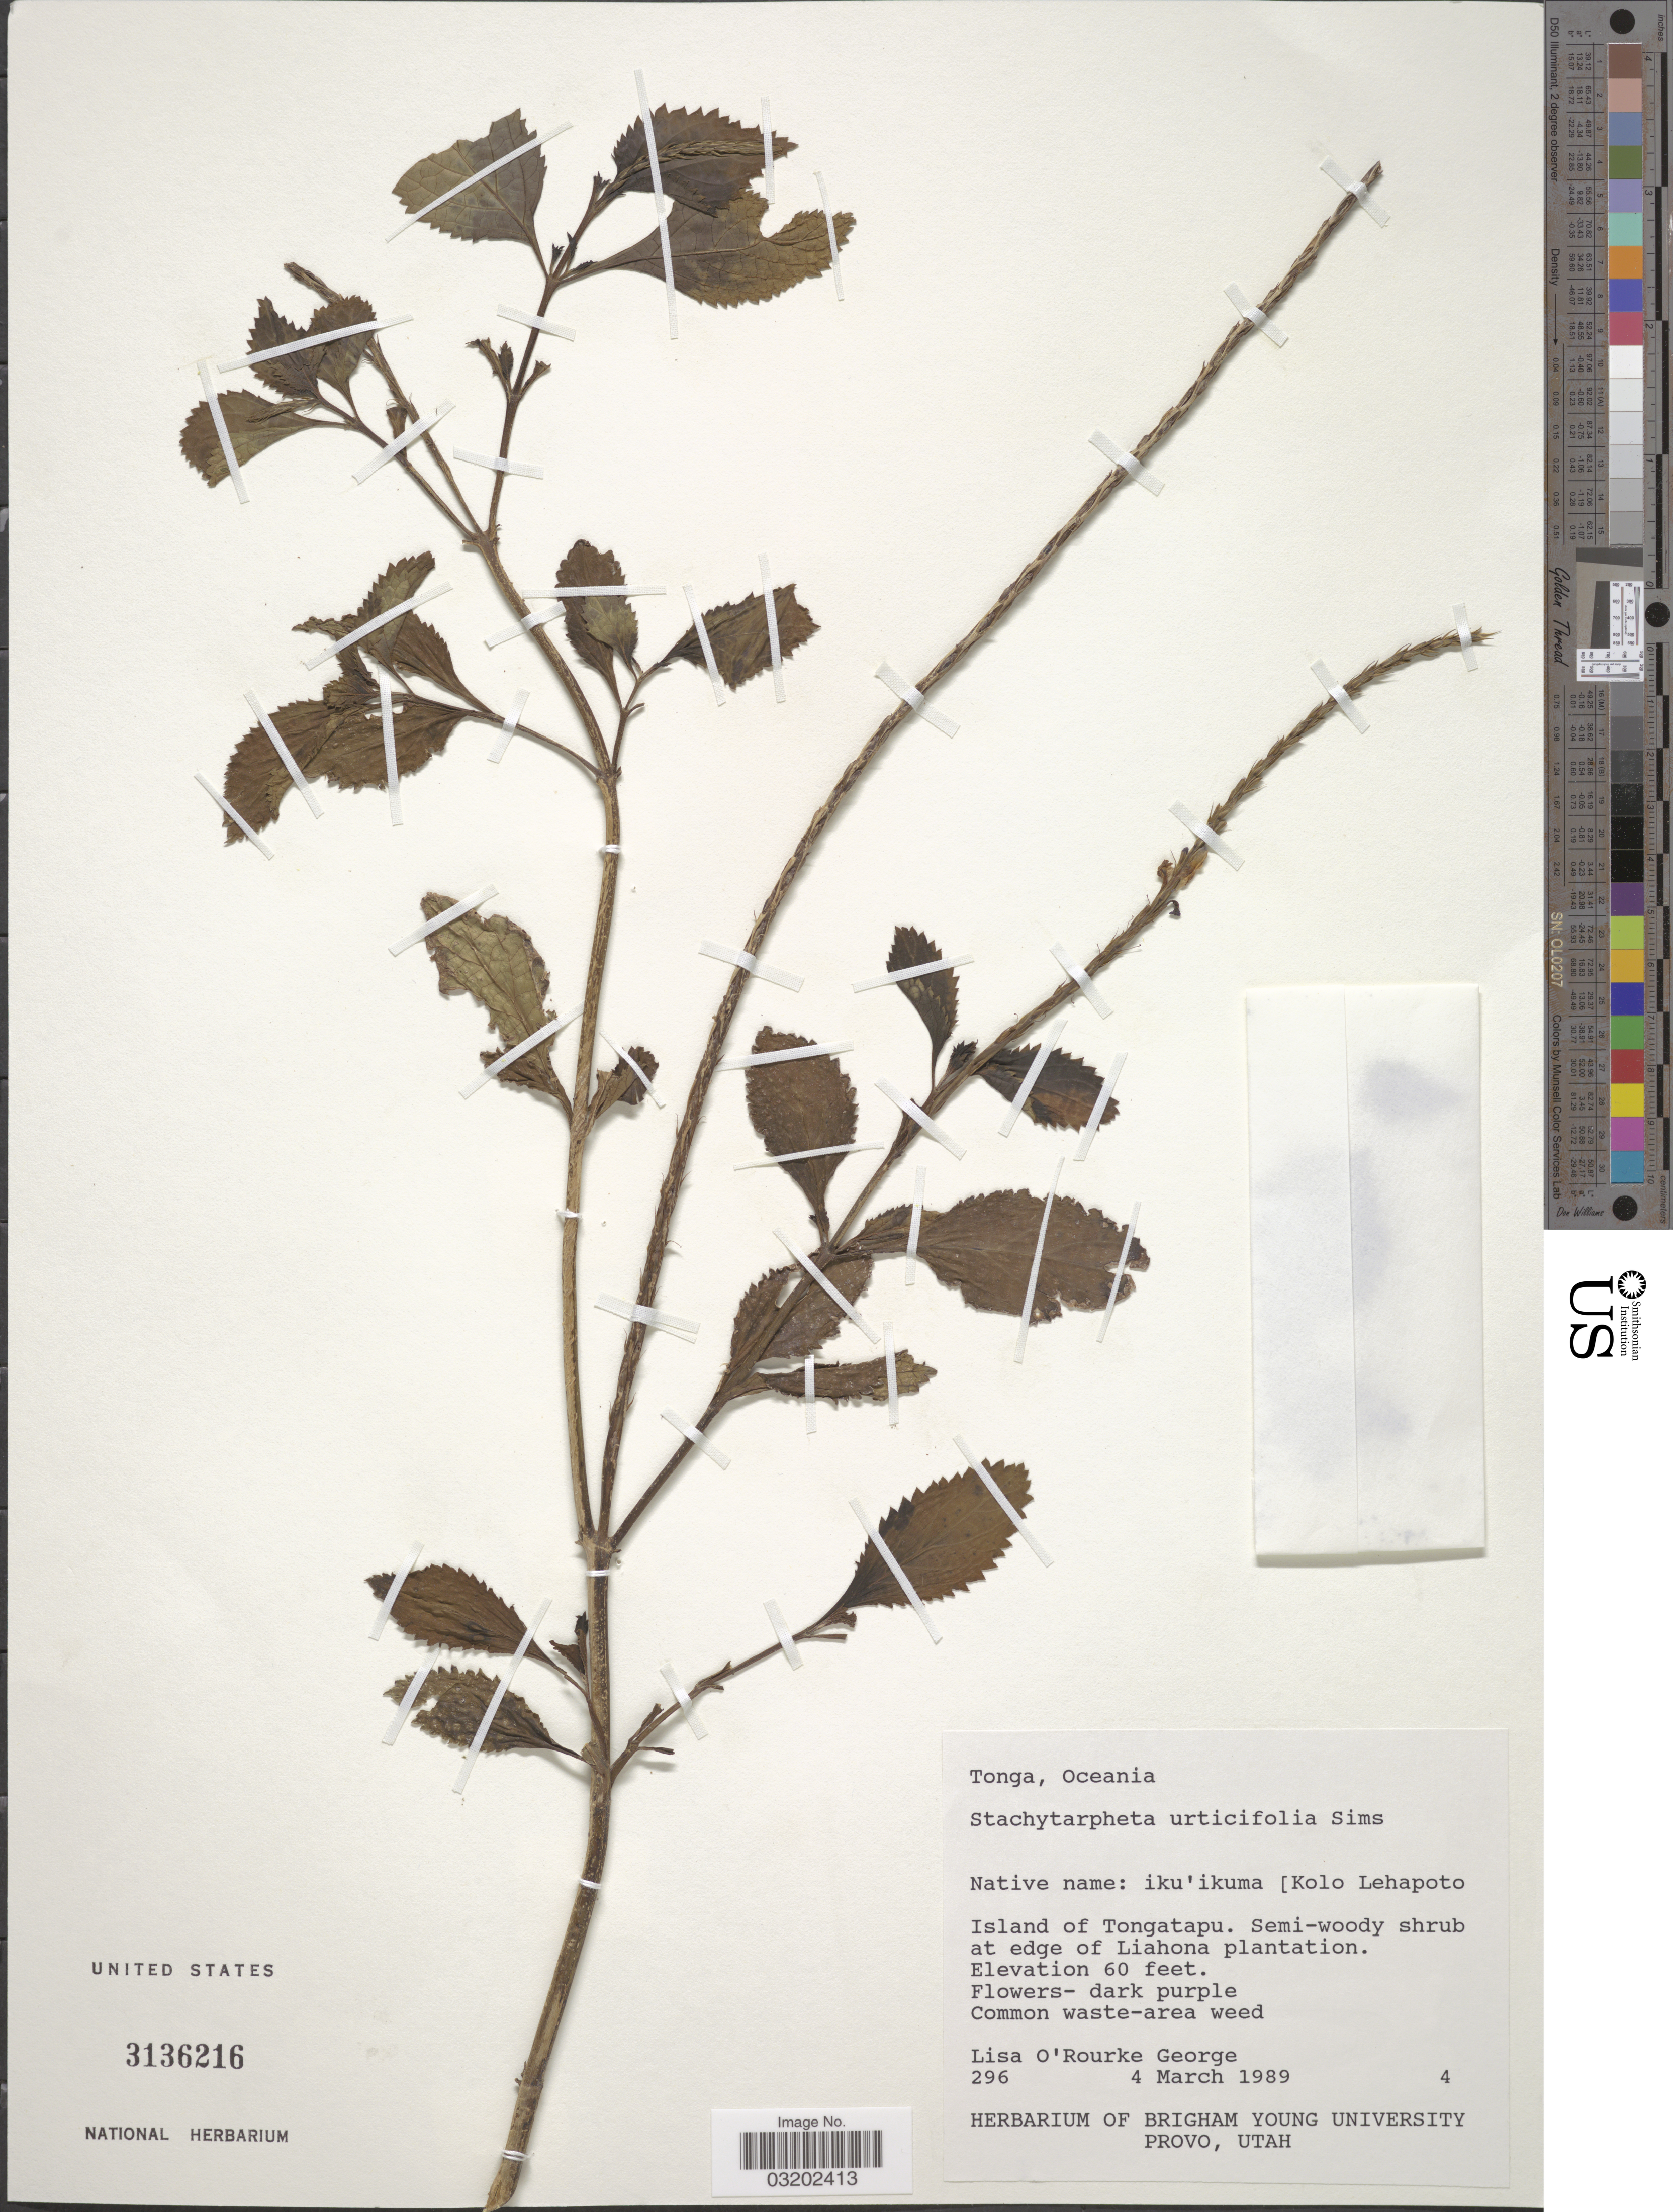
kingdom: Plantae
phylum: Tracheophyta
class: Magnoliopsida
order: Lamiales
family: Verbenaceae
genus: Stachytarpheta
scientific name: Stachytarpheta urticifolia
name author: Sims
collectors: L. George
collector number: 296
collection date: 1989-03-04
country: Tonga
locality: Oceania. Island of Tongatapu.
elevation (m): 18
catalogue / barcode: US 3136216